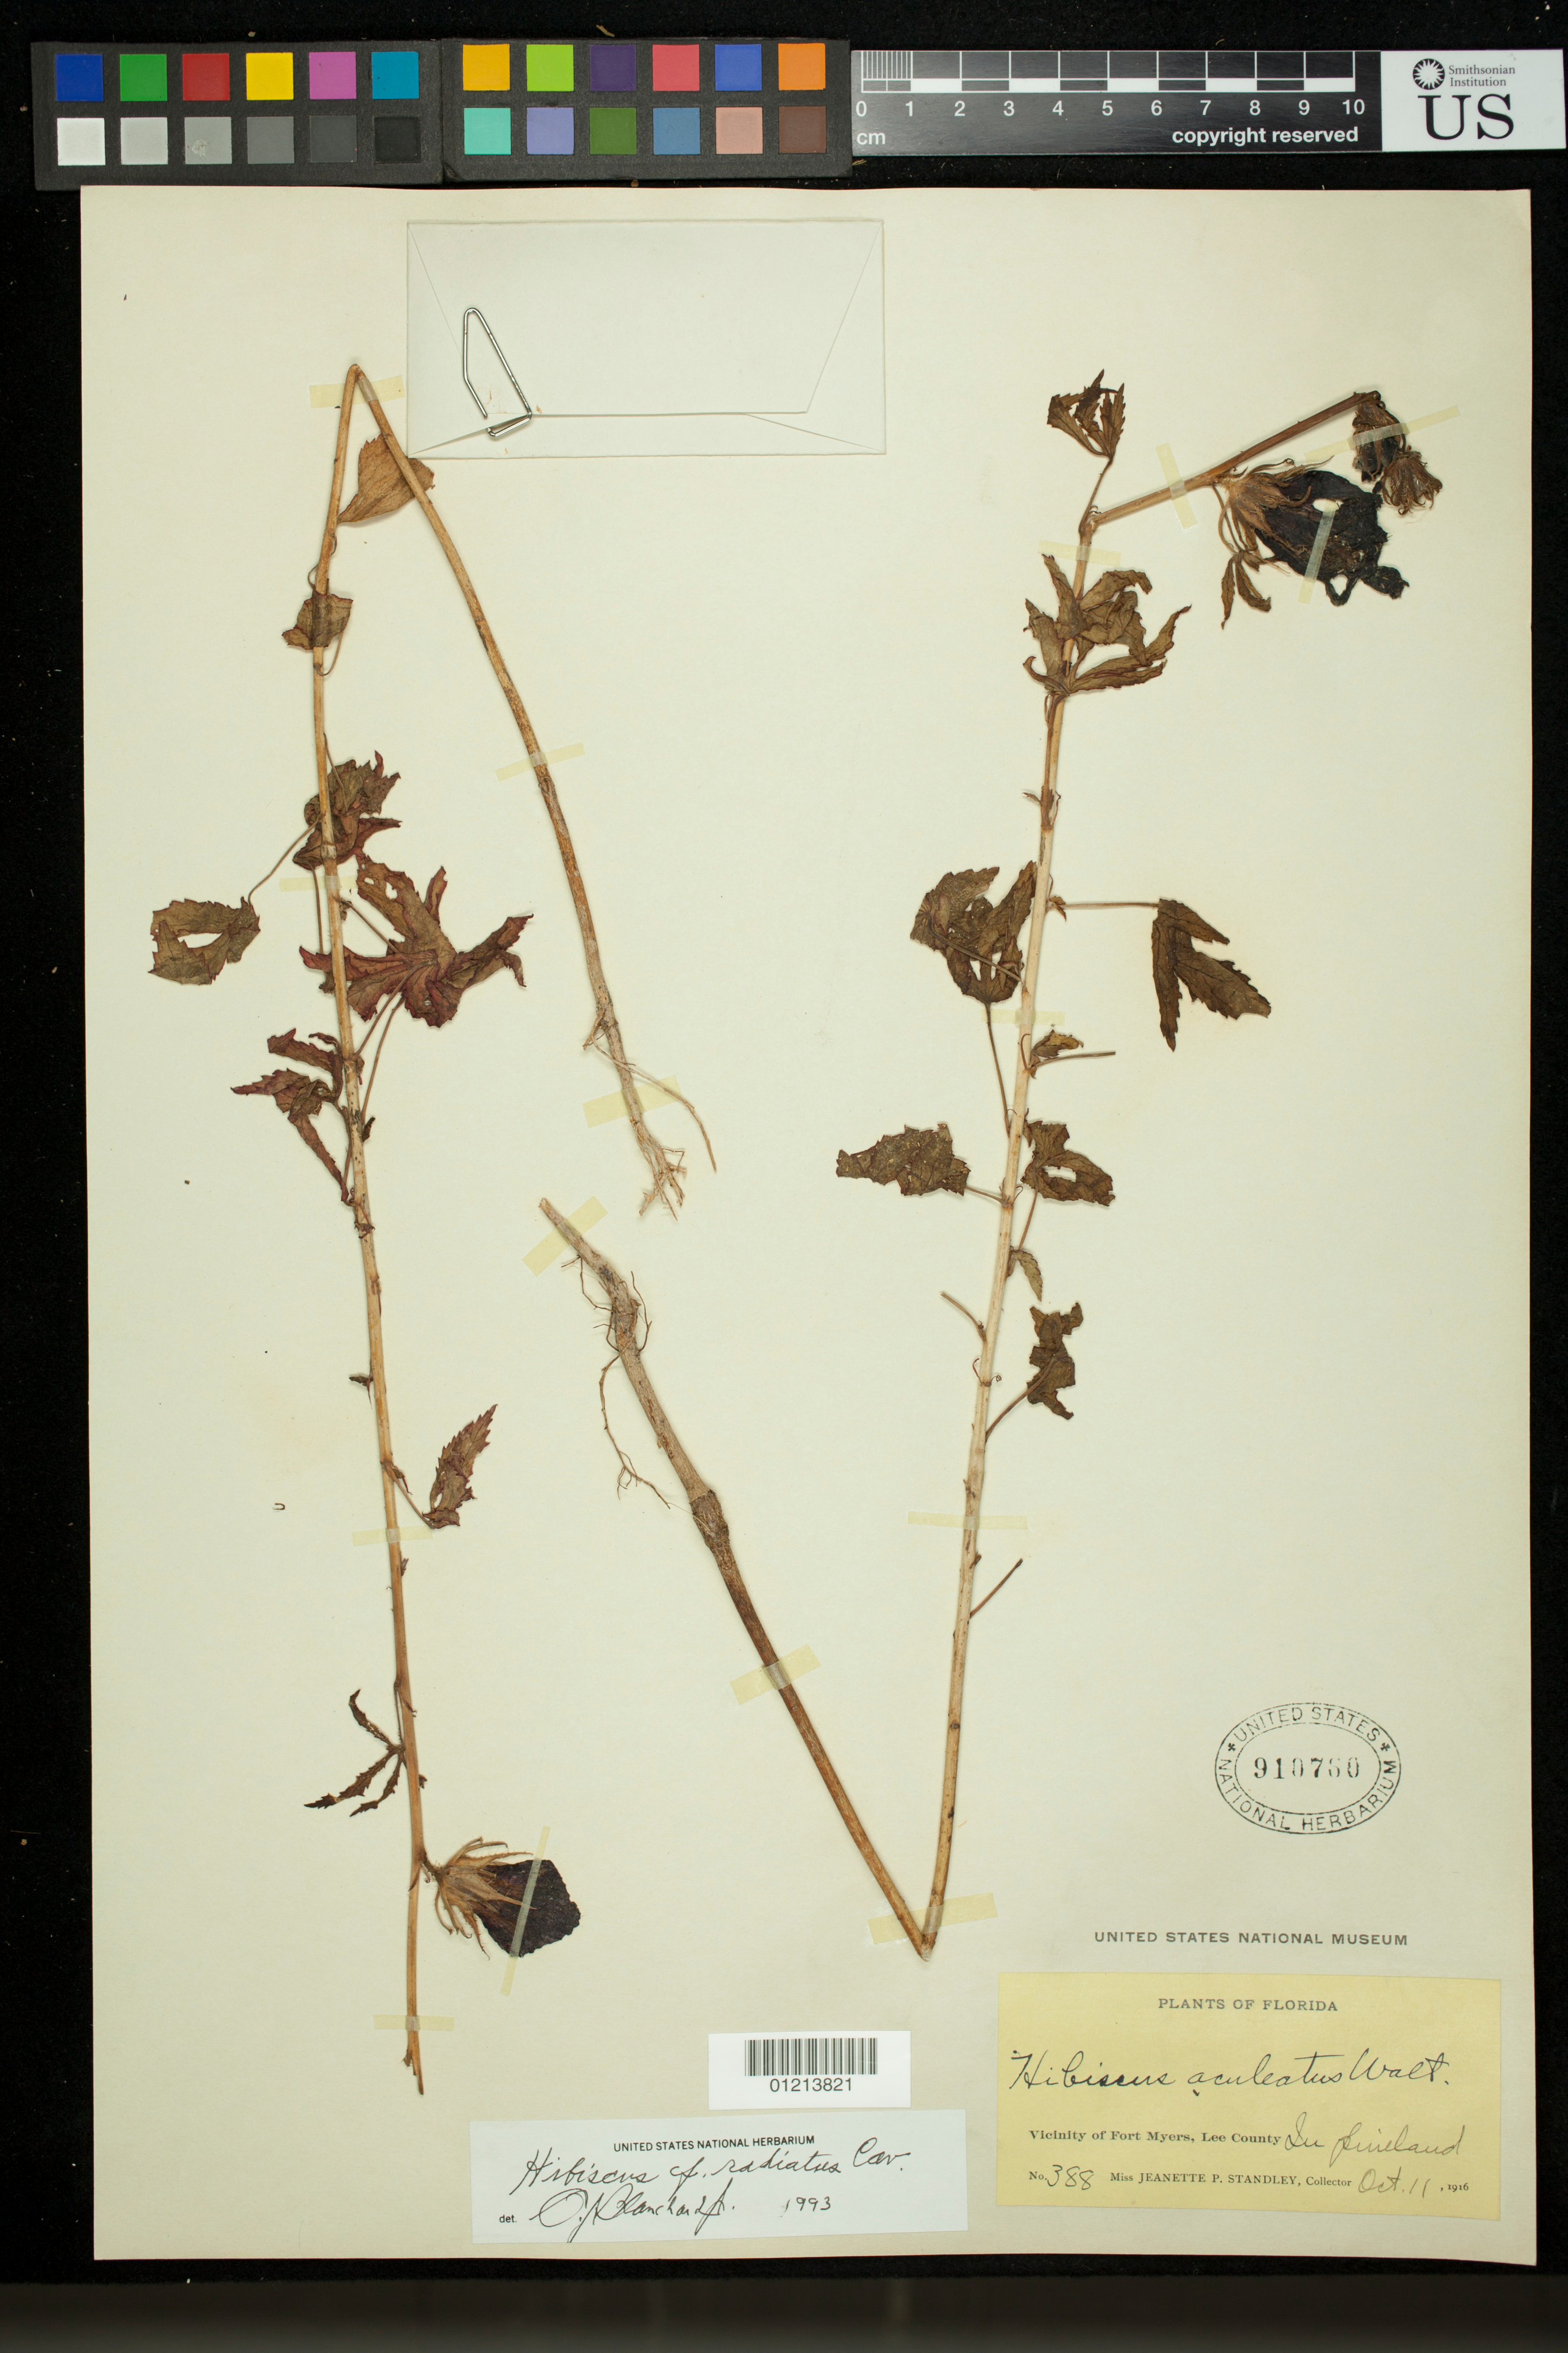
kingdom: Plantae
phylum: Tracheophyta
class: Magnoliopsida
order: Malvales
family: Malvaceae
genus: Sabdariffa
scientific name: Sabdariffa radiata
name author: (Cav.) R.L. Barrett & M.M. Hanes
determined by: Dorr, Laurence J., Curator (BOT), Smithsonian Institution - National Museum of Natural History (UNITED STATES)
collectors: J. P. Standley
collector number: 388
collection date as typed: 10 Nov 1916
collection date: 1916-11-10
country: United States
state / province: Florida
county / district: Lee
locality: Vicinity of Fort Myers, Lee County. In pineland.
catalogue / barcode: US 910760